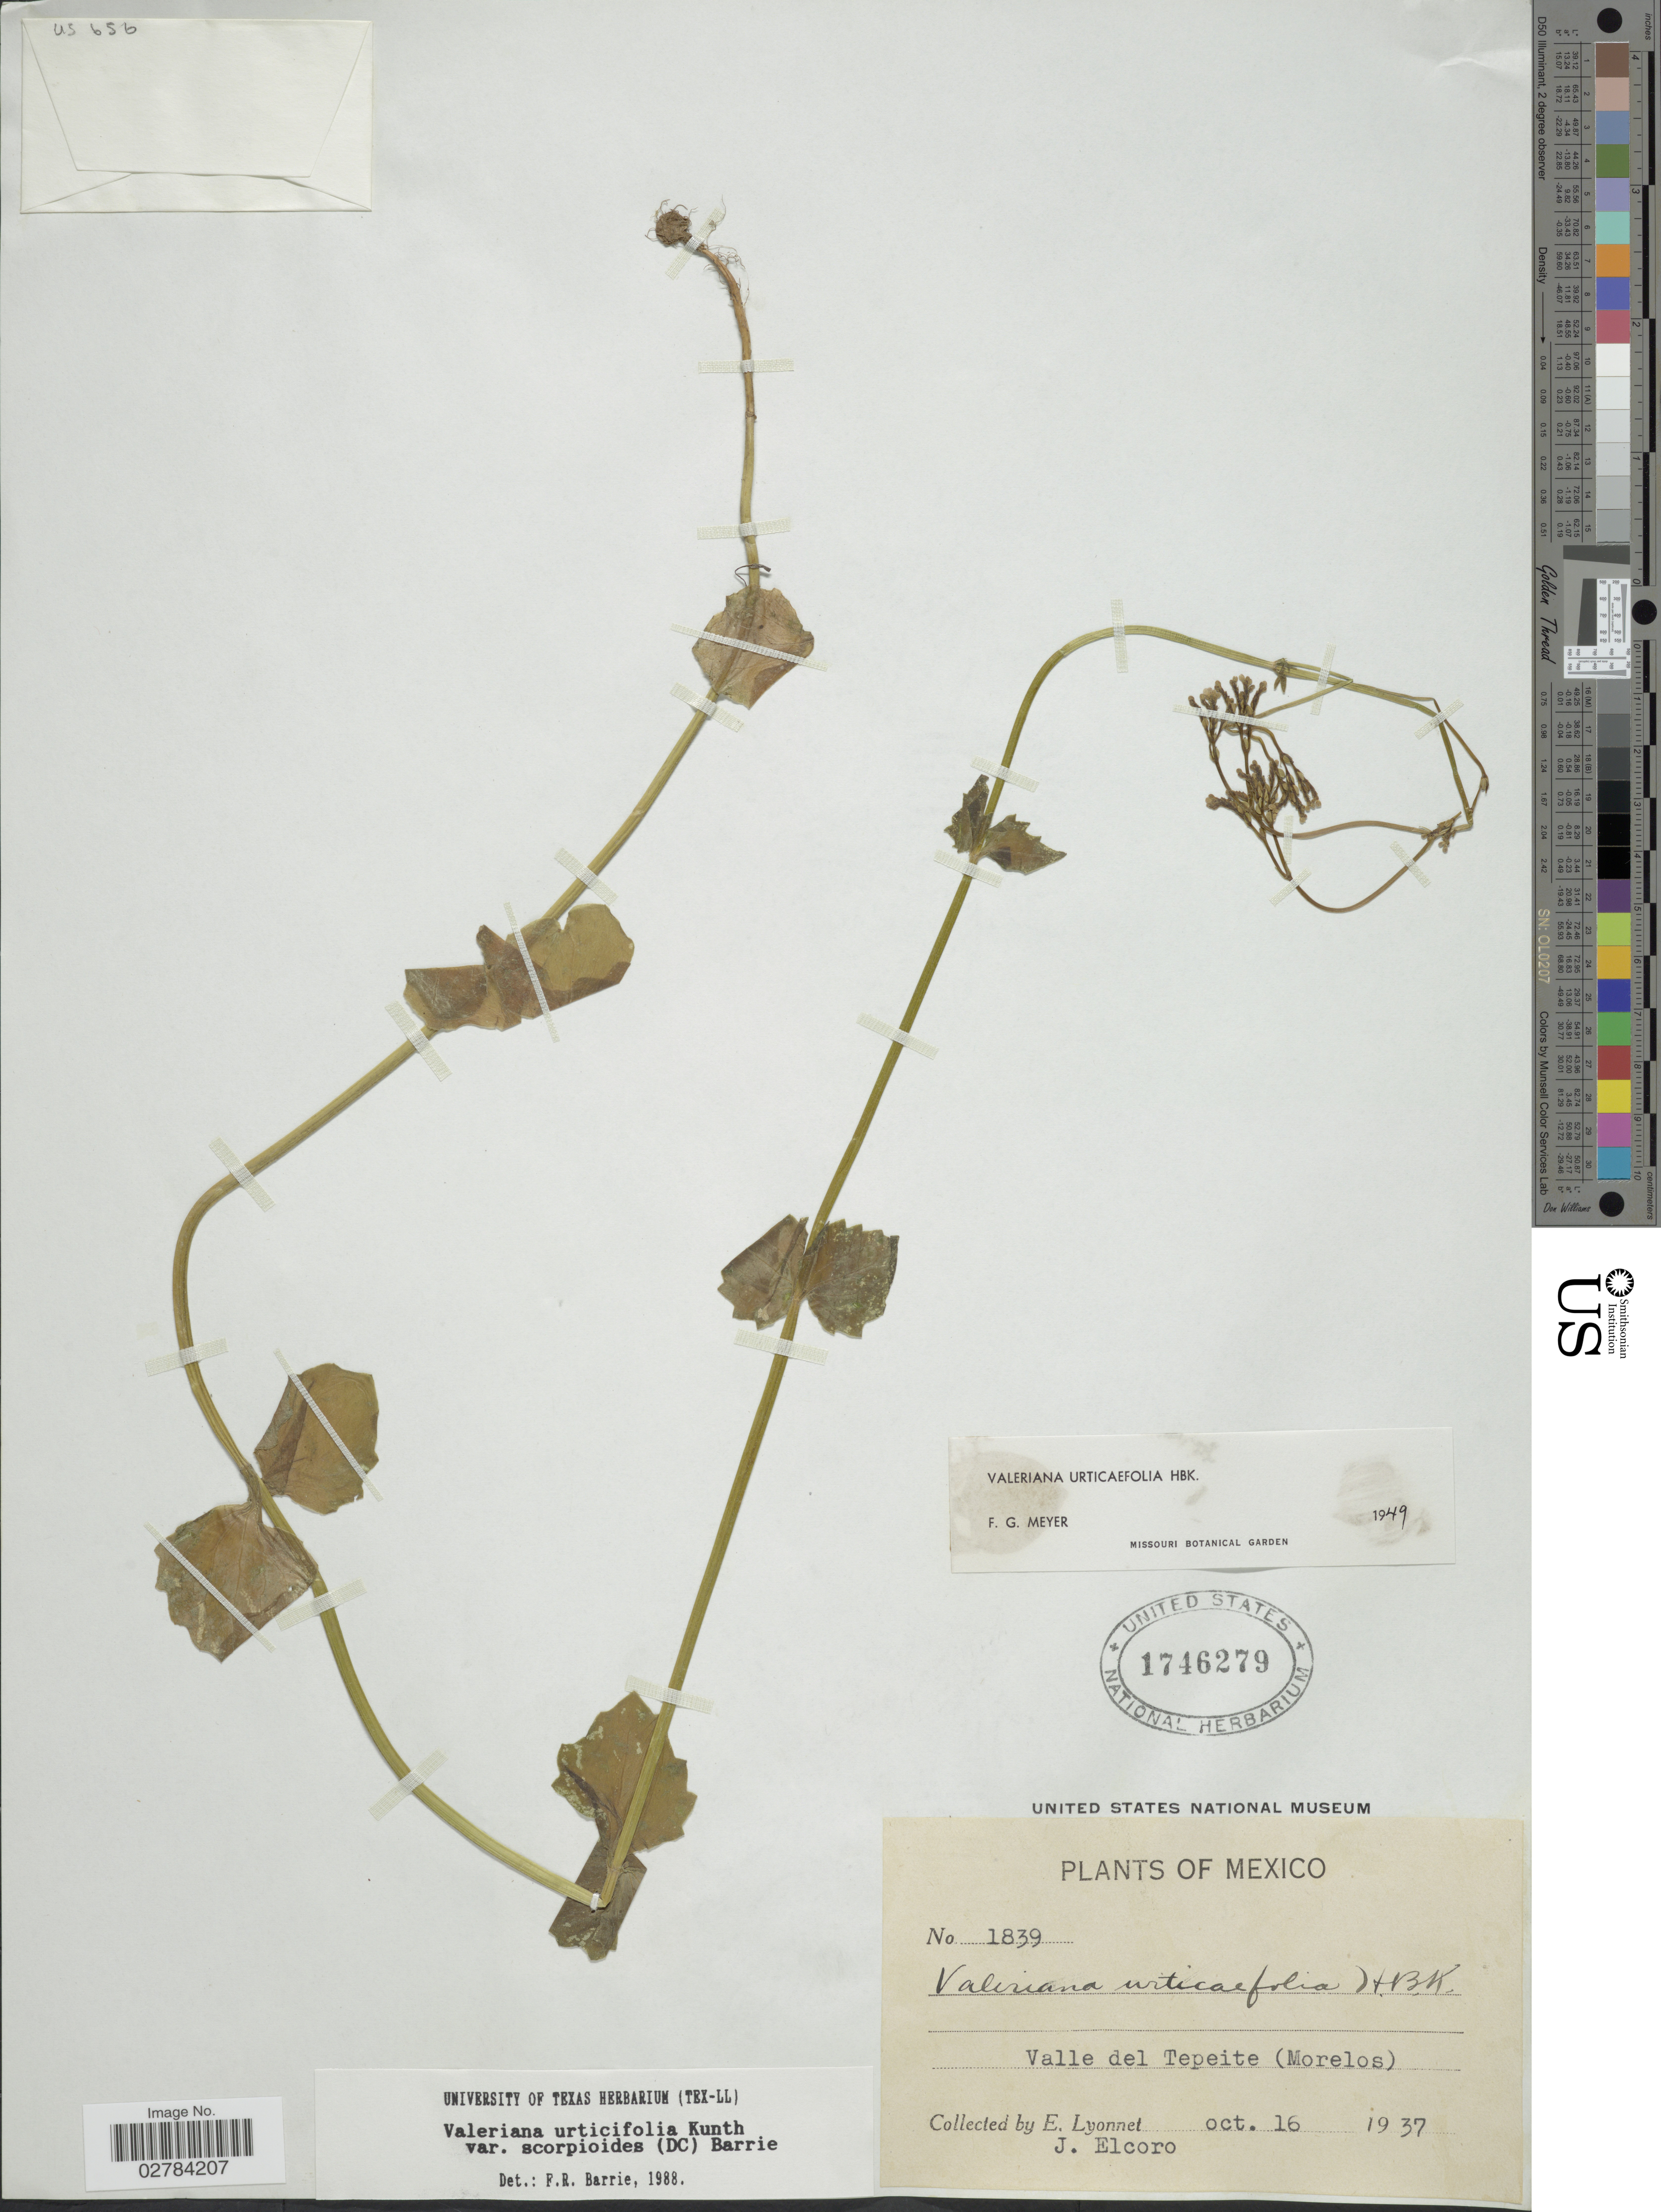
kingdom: Plantae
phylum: Tracheophyta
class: Magnoliopsida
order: Dipsacales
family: Caprifoliaceae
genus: Valeriana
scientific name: Valeriana urticifolia var. scorpioides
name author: (DC.) Barrie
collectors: E. Lyonnet & J. Elcoro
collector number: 1839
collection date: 1937-10-16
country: Mexico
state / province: Morelos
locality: Valle del Tepeite.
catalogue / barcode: US 1746279